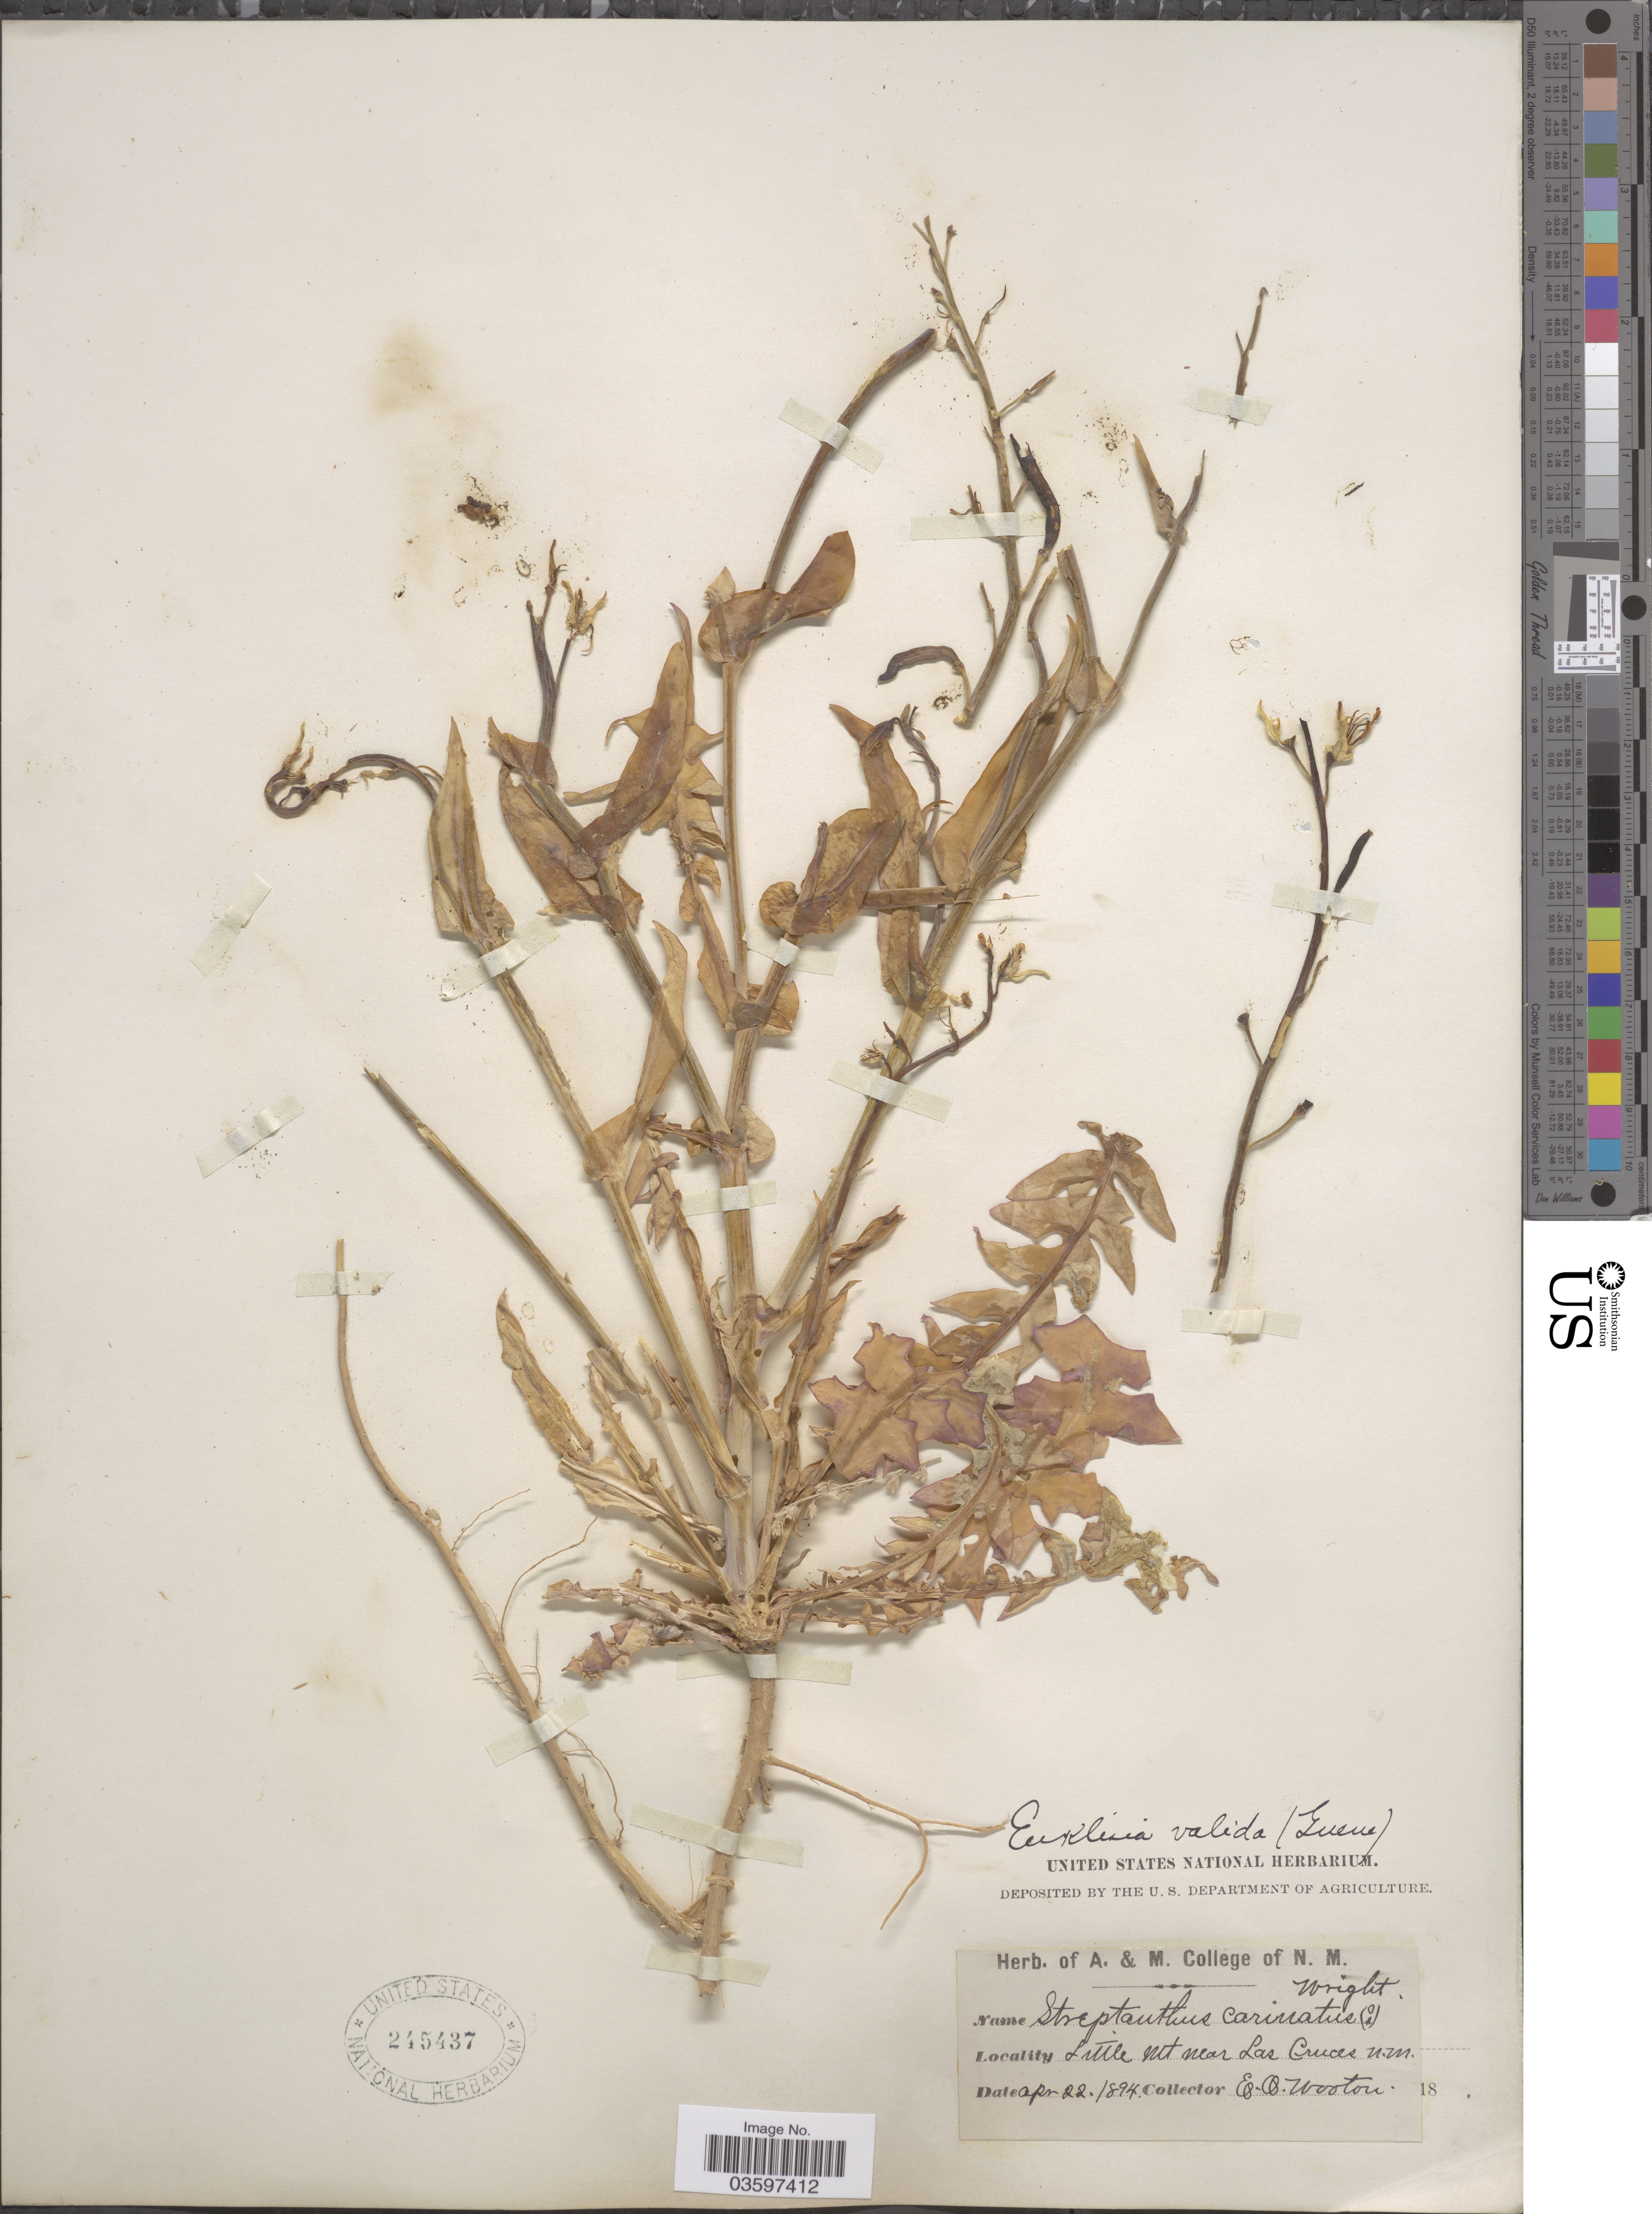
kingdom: Plantae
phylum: Tracheophyta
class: Magnoliopsida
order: Brassicales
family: Brassicaceae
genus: Streptanthus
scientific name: Streptanthus carinatus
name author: C. Wright ex A. Gray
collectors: E. O. Wooton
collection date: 1894-04-22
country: United States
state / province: New Mexico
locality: Little Mt near Las Cruces.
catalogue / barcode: US 245437